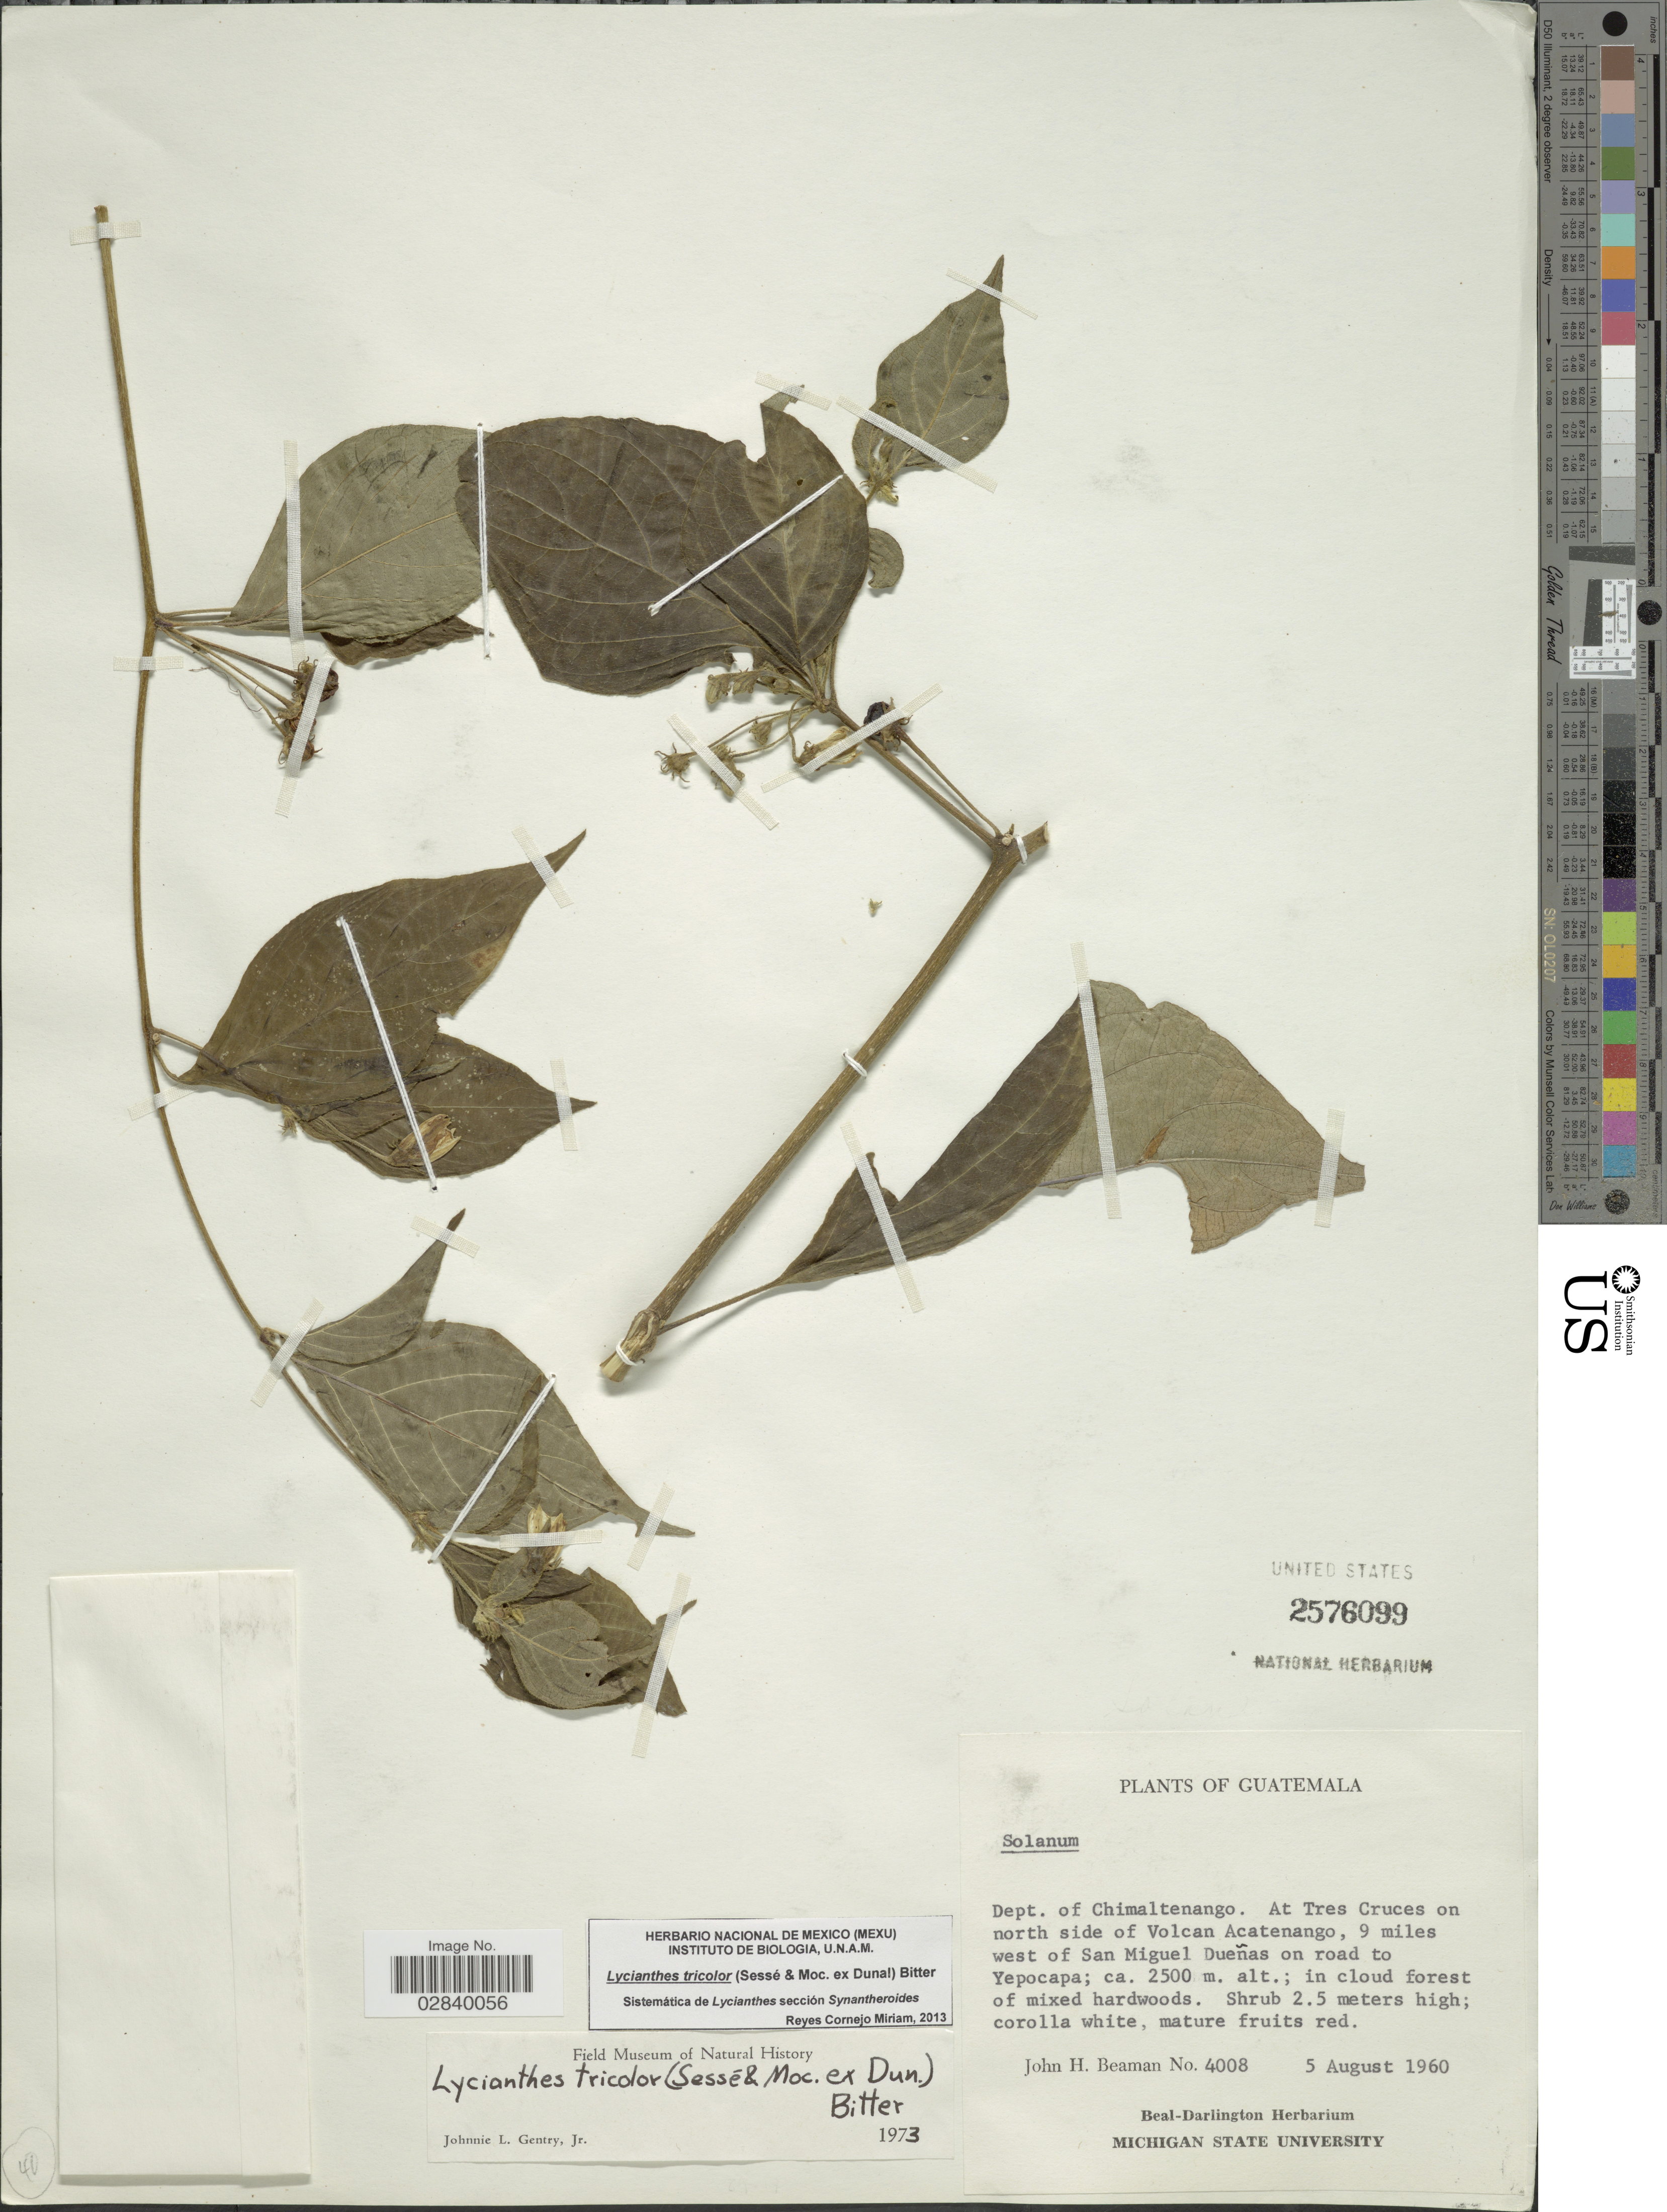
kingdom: Plantae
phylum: Tracheophyta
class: Magnoliopsida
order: Solanales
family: Solanaceae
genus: Lycianthes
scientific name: Lycianthes tricolor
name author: (Dunal) Bitter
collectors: J. H. Beaman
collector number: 4008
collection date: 1960-08-05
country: Guatemala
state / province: Chimaltenango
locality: Dept. of Chimaltenango. At Tres Cruces on north side of Volcan Acatenango, 9 miles west of San Miguel Dueñas on road to Yepocapa.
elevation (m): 2500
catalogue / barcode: US 2576099